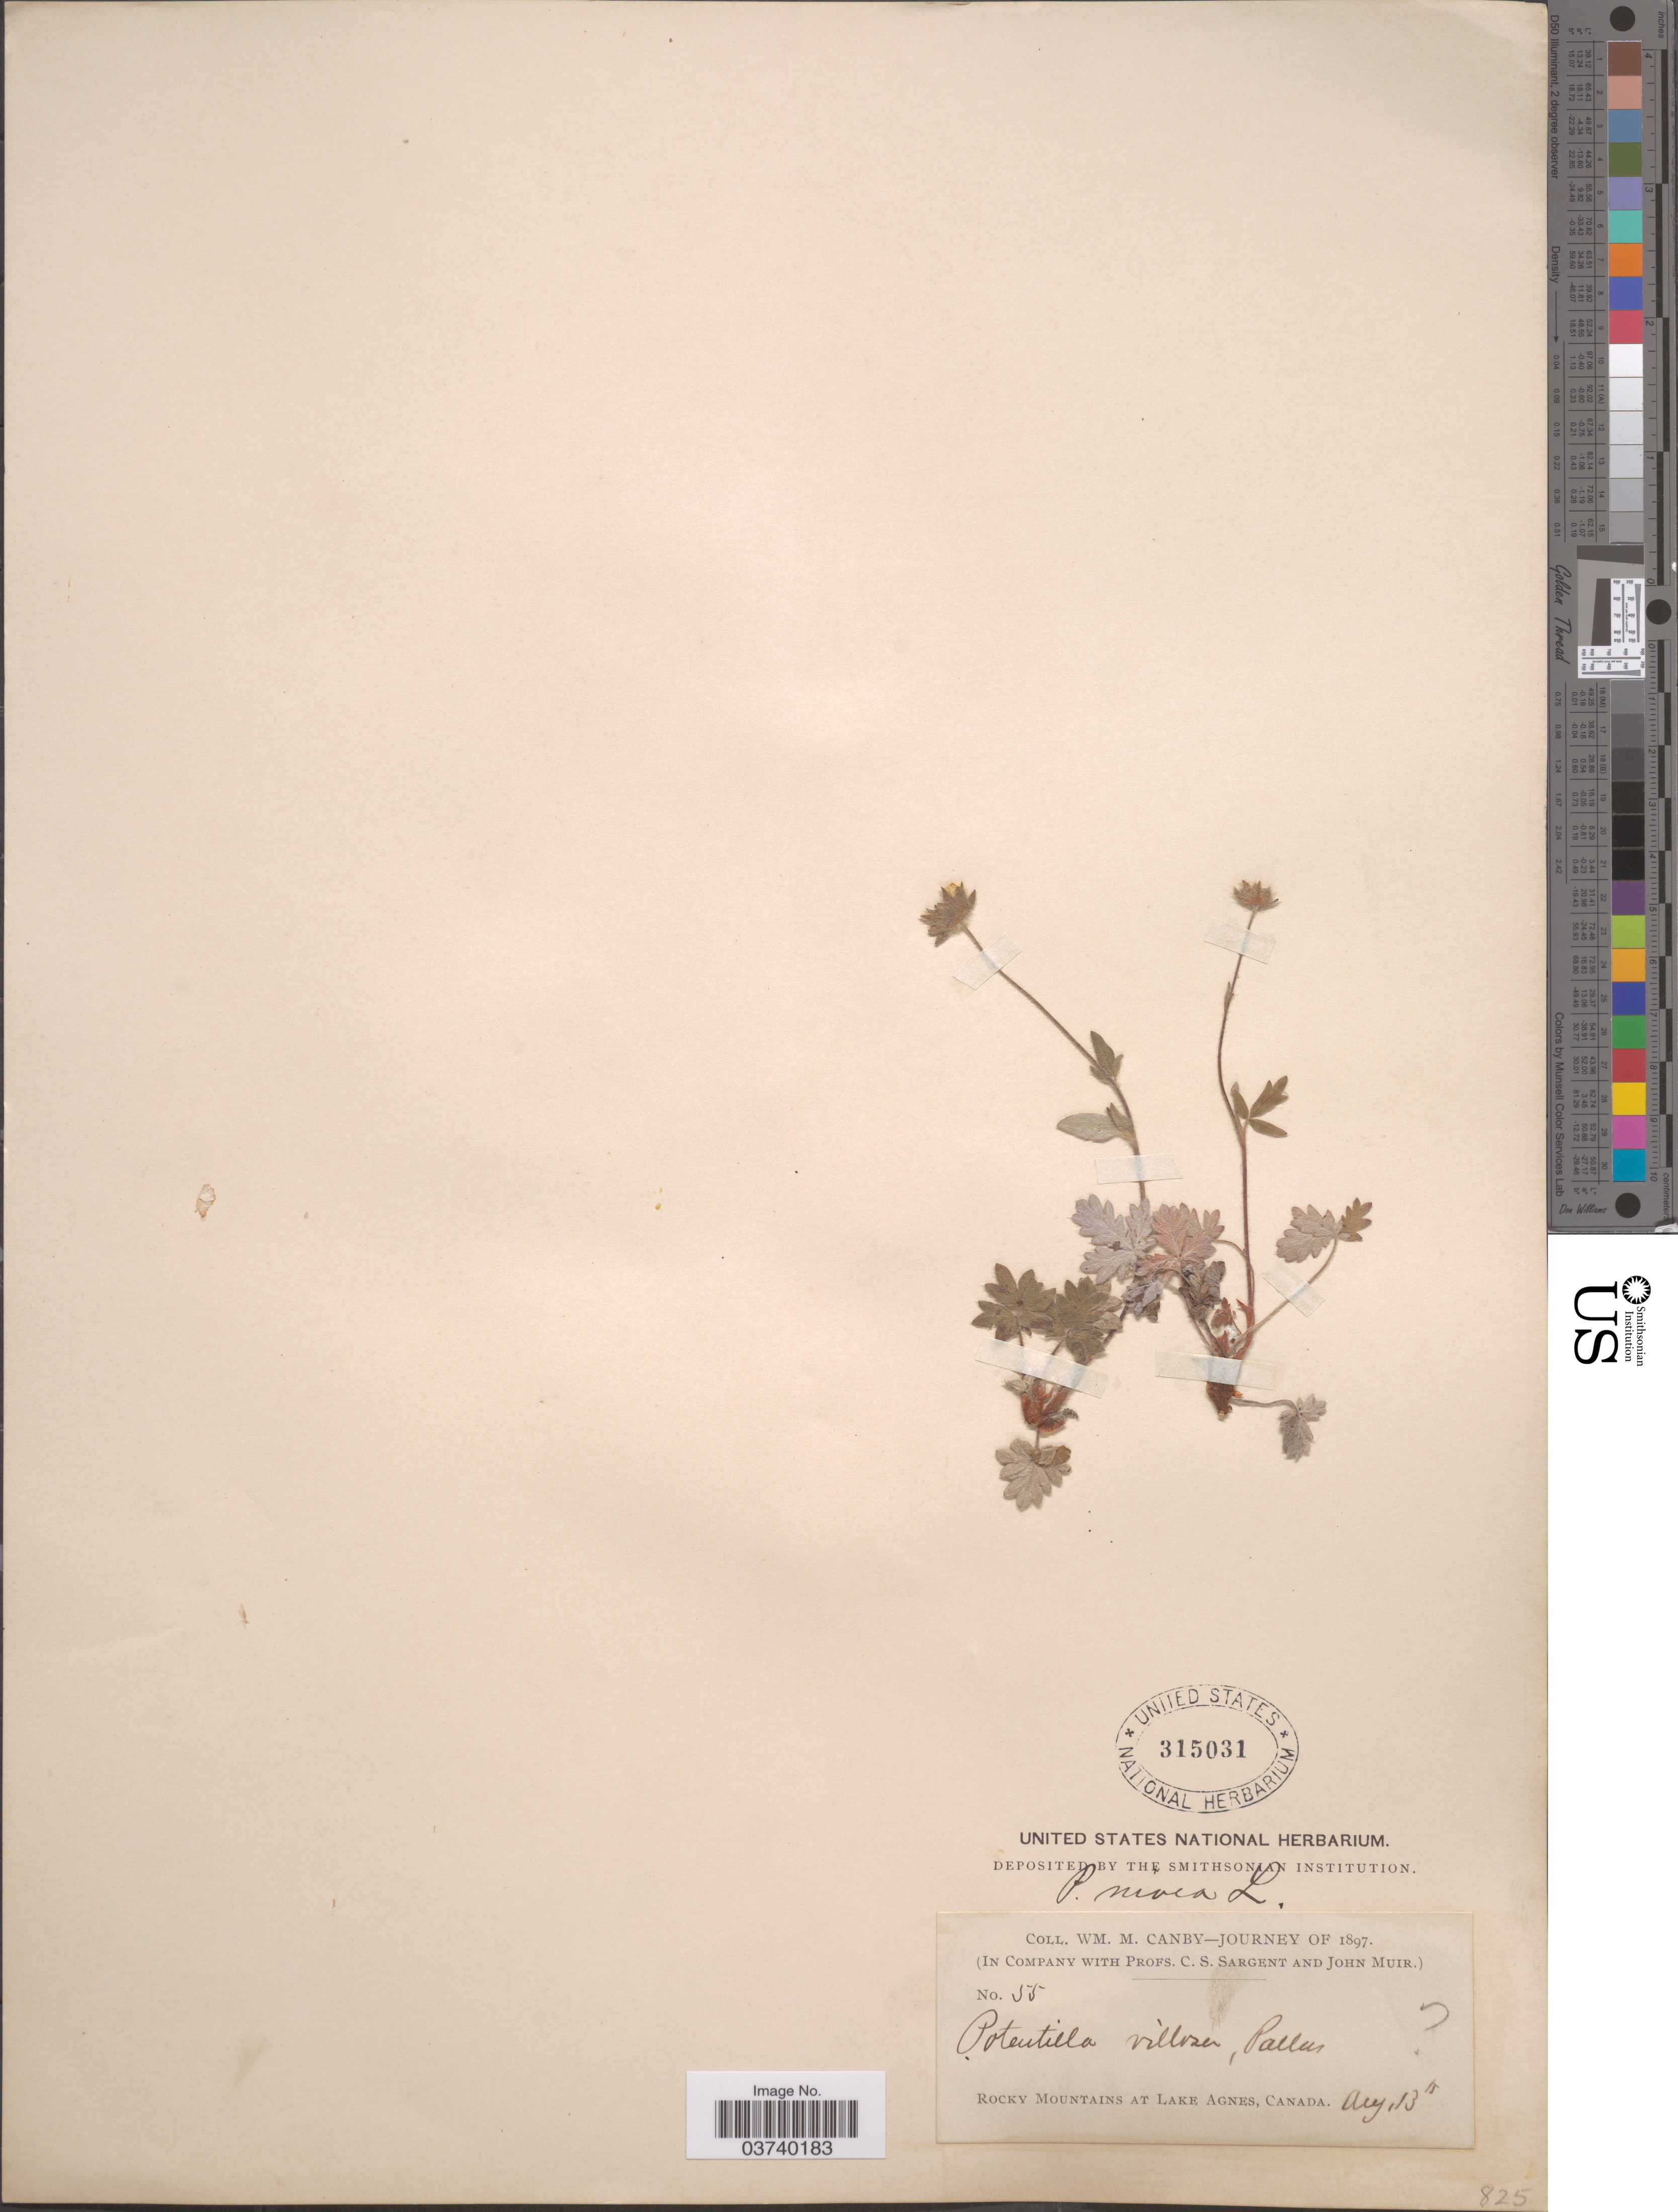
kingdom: Plantae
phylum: Tracheophyta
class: Magnoliopsida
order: Rosales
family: Rosaceae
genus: Potentilla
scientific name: Potentilla nivea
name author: L.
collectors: W. M. Canby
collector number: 55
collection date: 1897-08-13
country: Canada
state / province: Alberta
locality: Rocky Mountains at Lake Agnes.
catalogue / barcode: US 315031